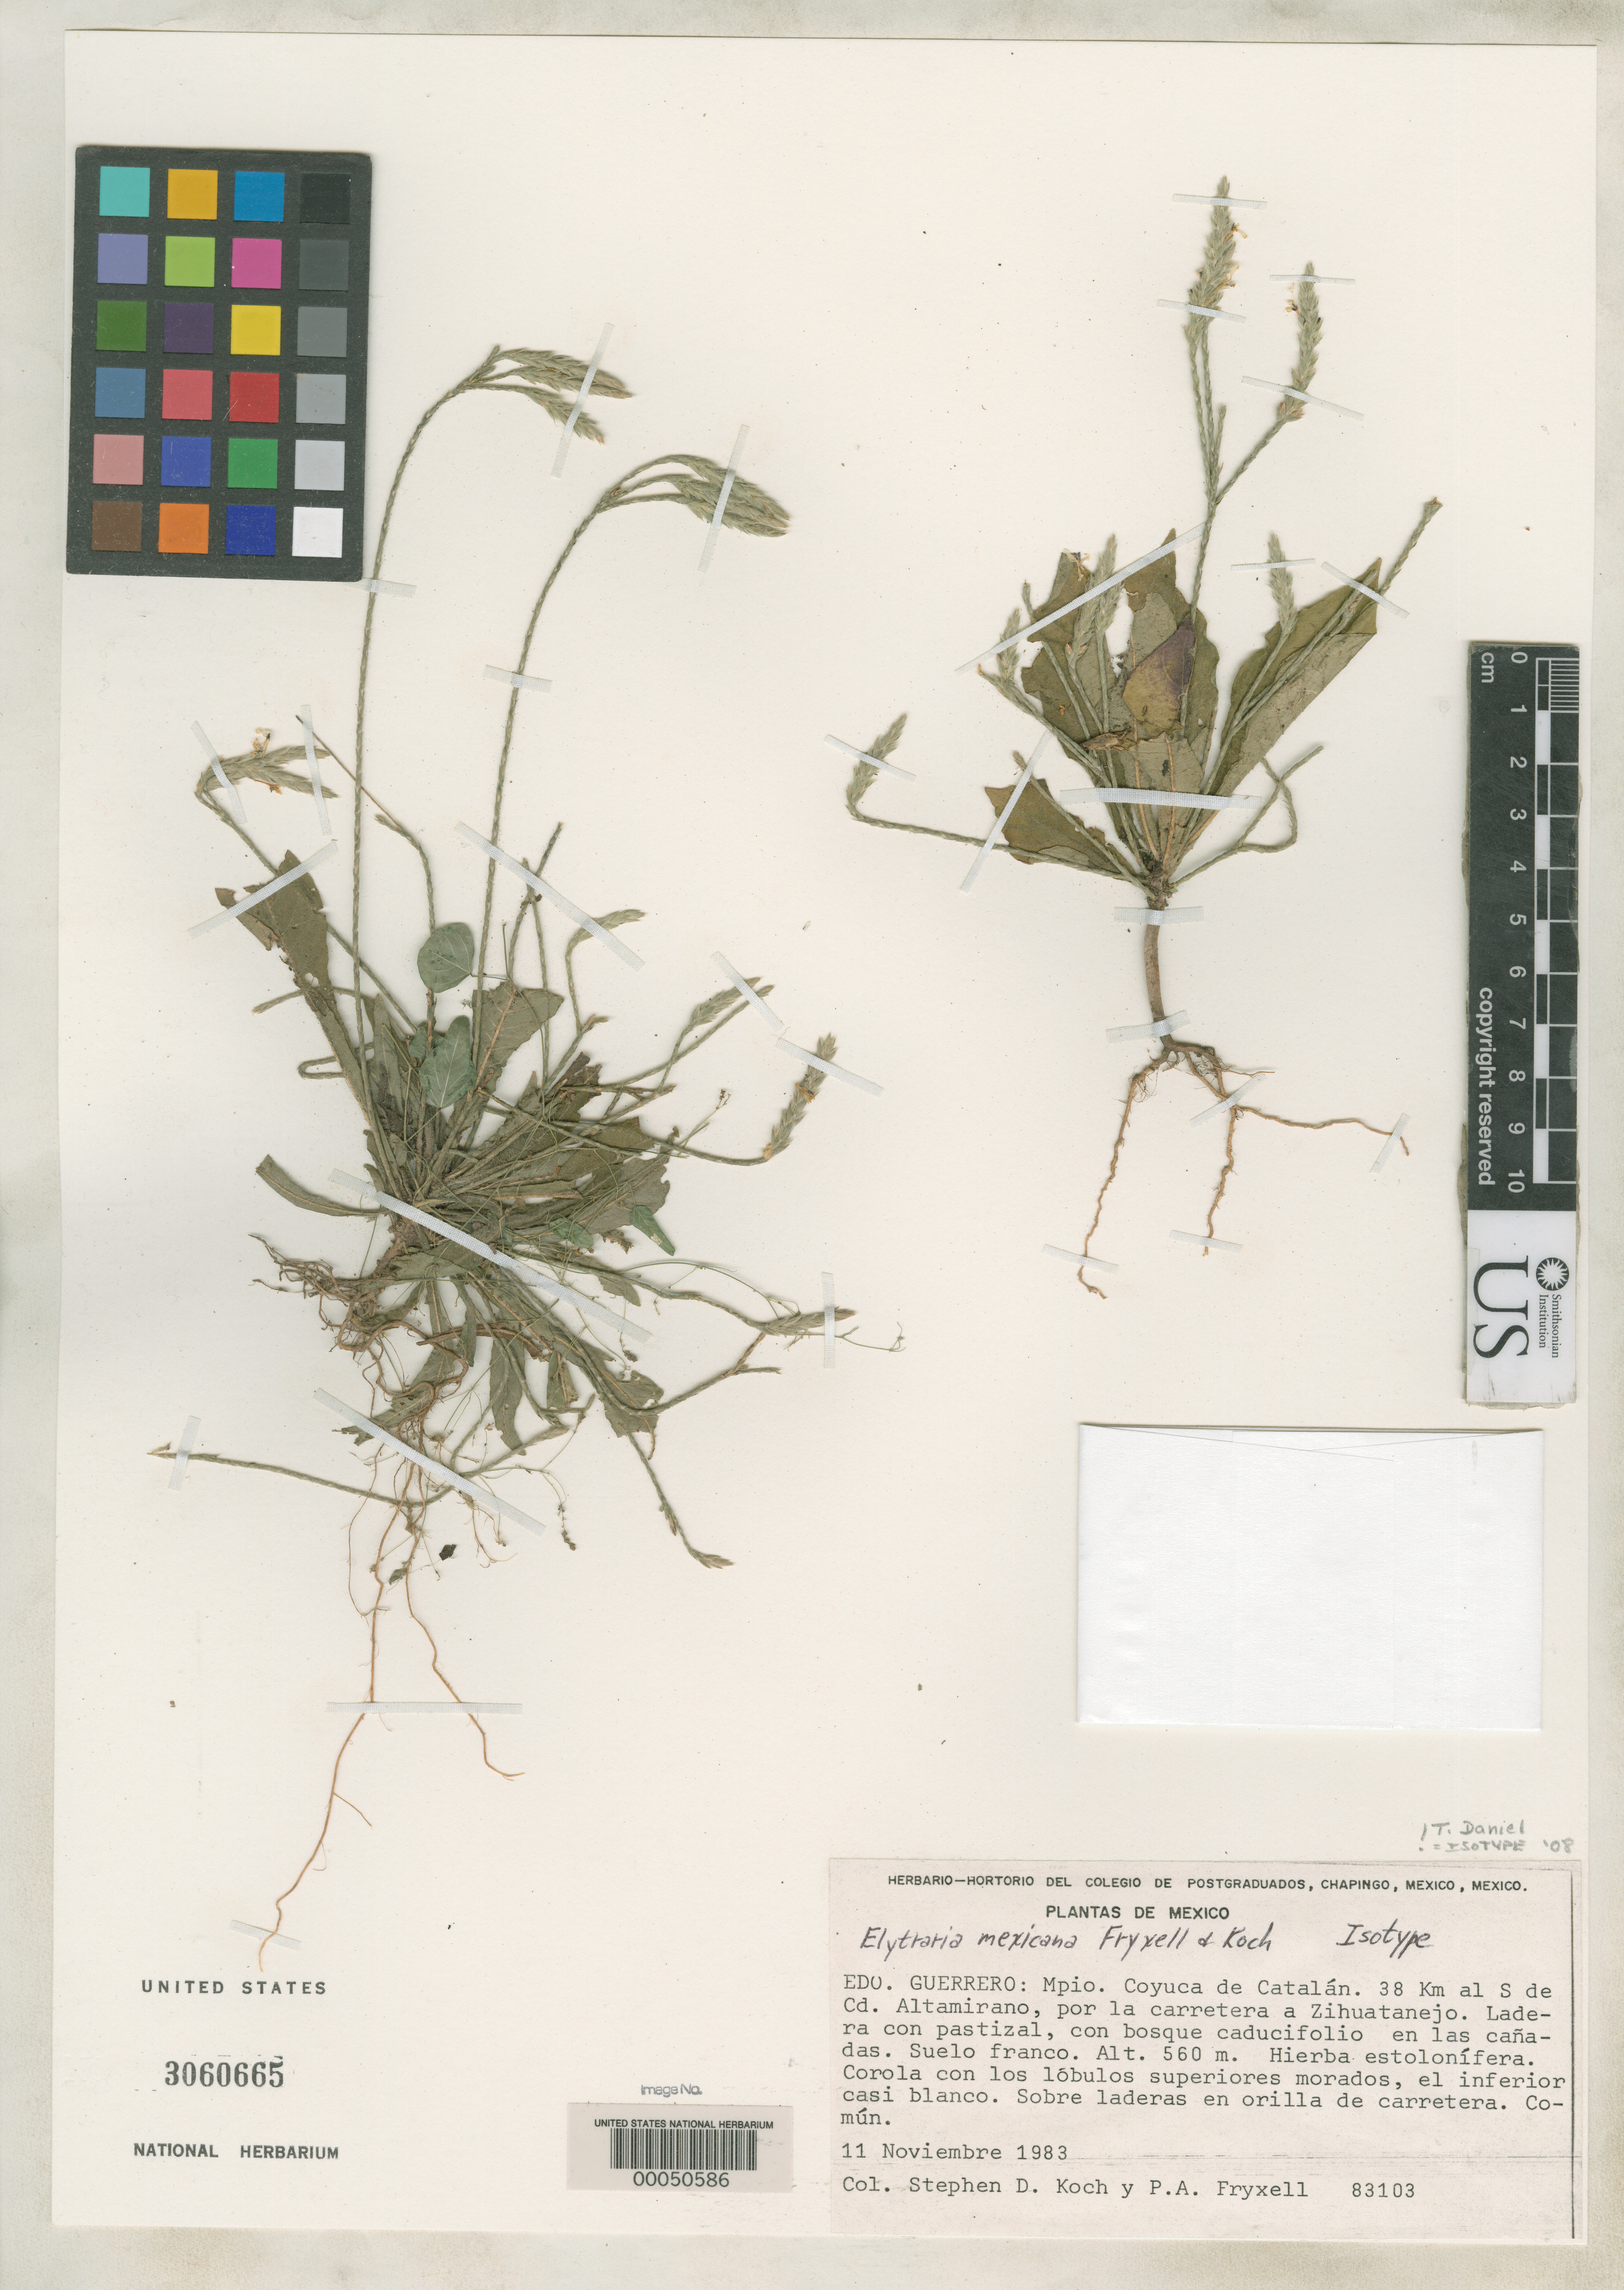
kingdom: Plantae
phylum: Tracheophyta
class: Magnoliopsida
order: Lamiales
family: Acanthaceae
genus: Elytraria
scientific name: Elytraria mexicana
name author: Fryxell & S.D. Koch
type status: Isotype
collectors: S. D. Koch & P. A. Fryxell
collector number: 83103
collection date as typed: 11 Nov 1983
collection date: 1983-11-11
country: Mexico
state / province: Guerrero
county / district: Coyuca de Catalan Mun.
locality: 38 km S of Altamirano, highway to Zihuatanejo.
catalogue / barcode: US 3060665